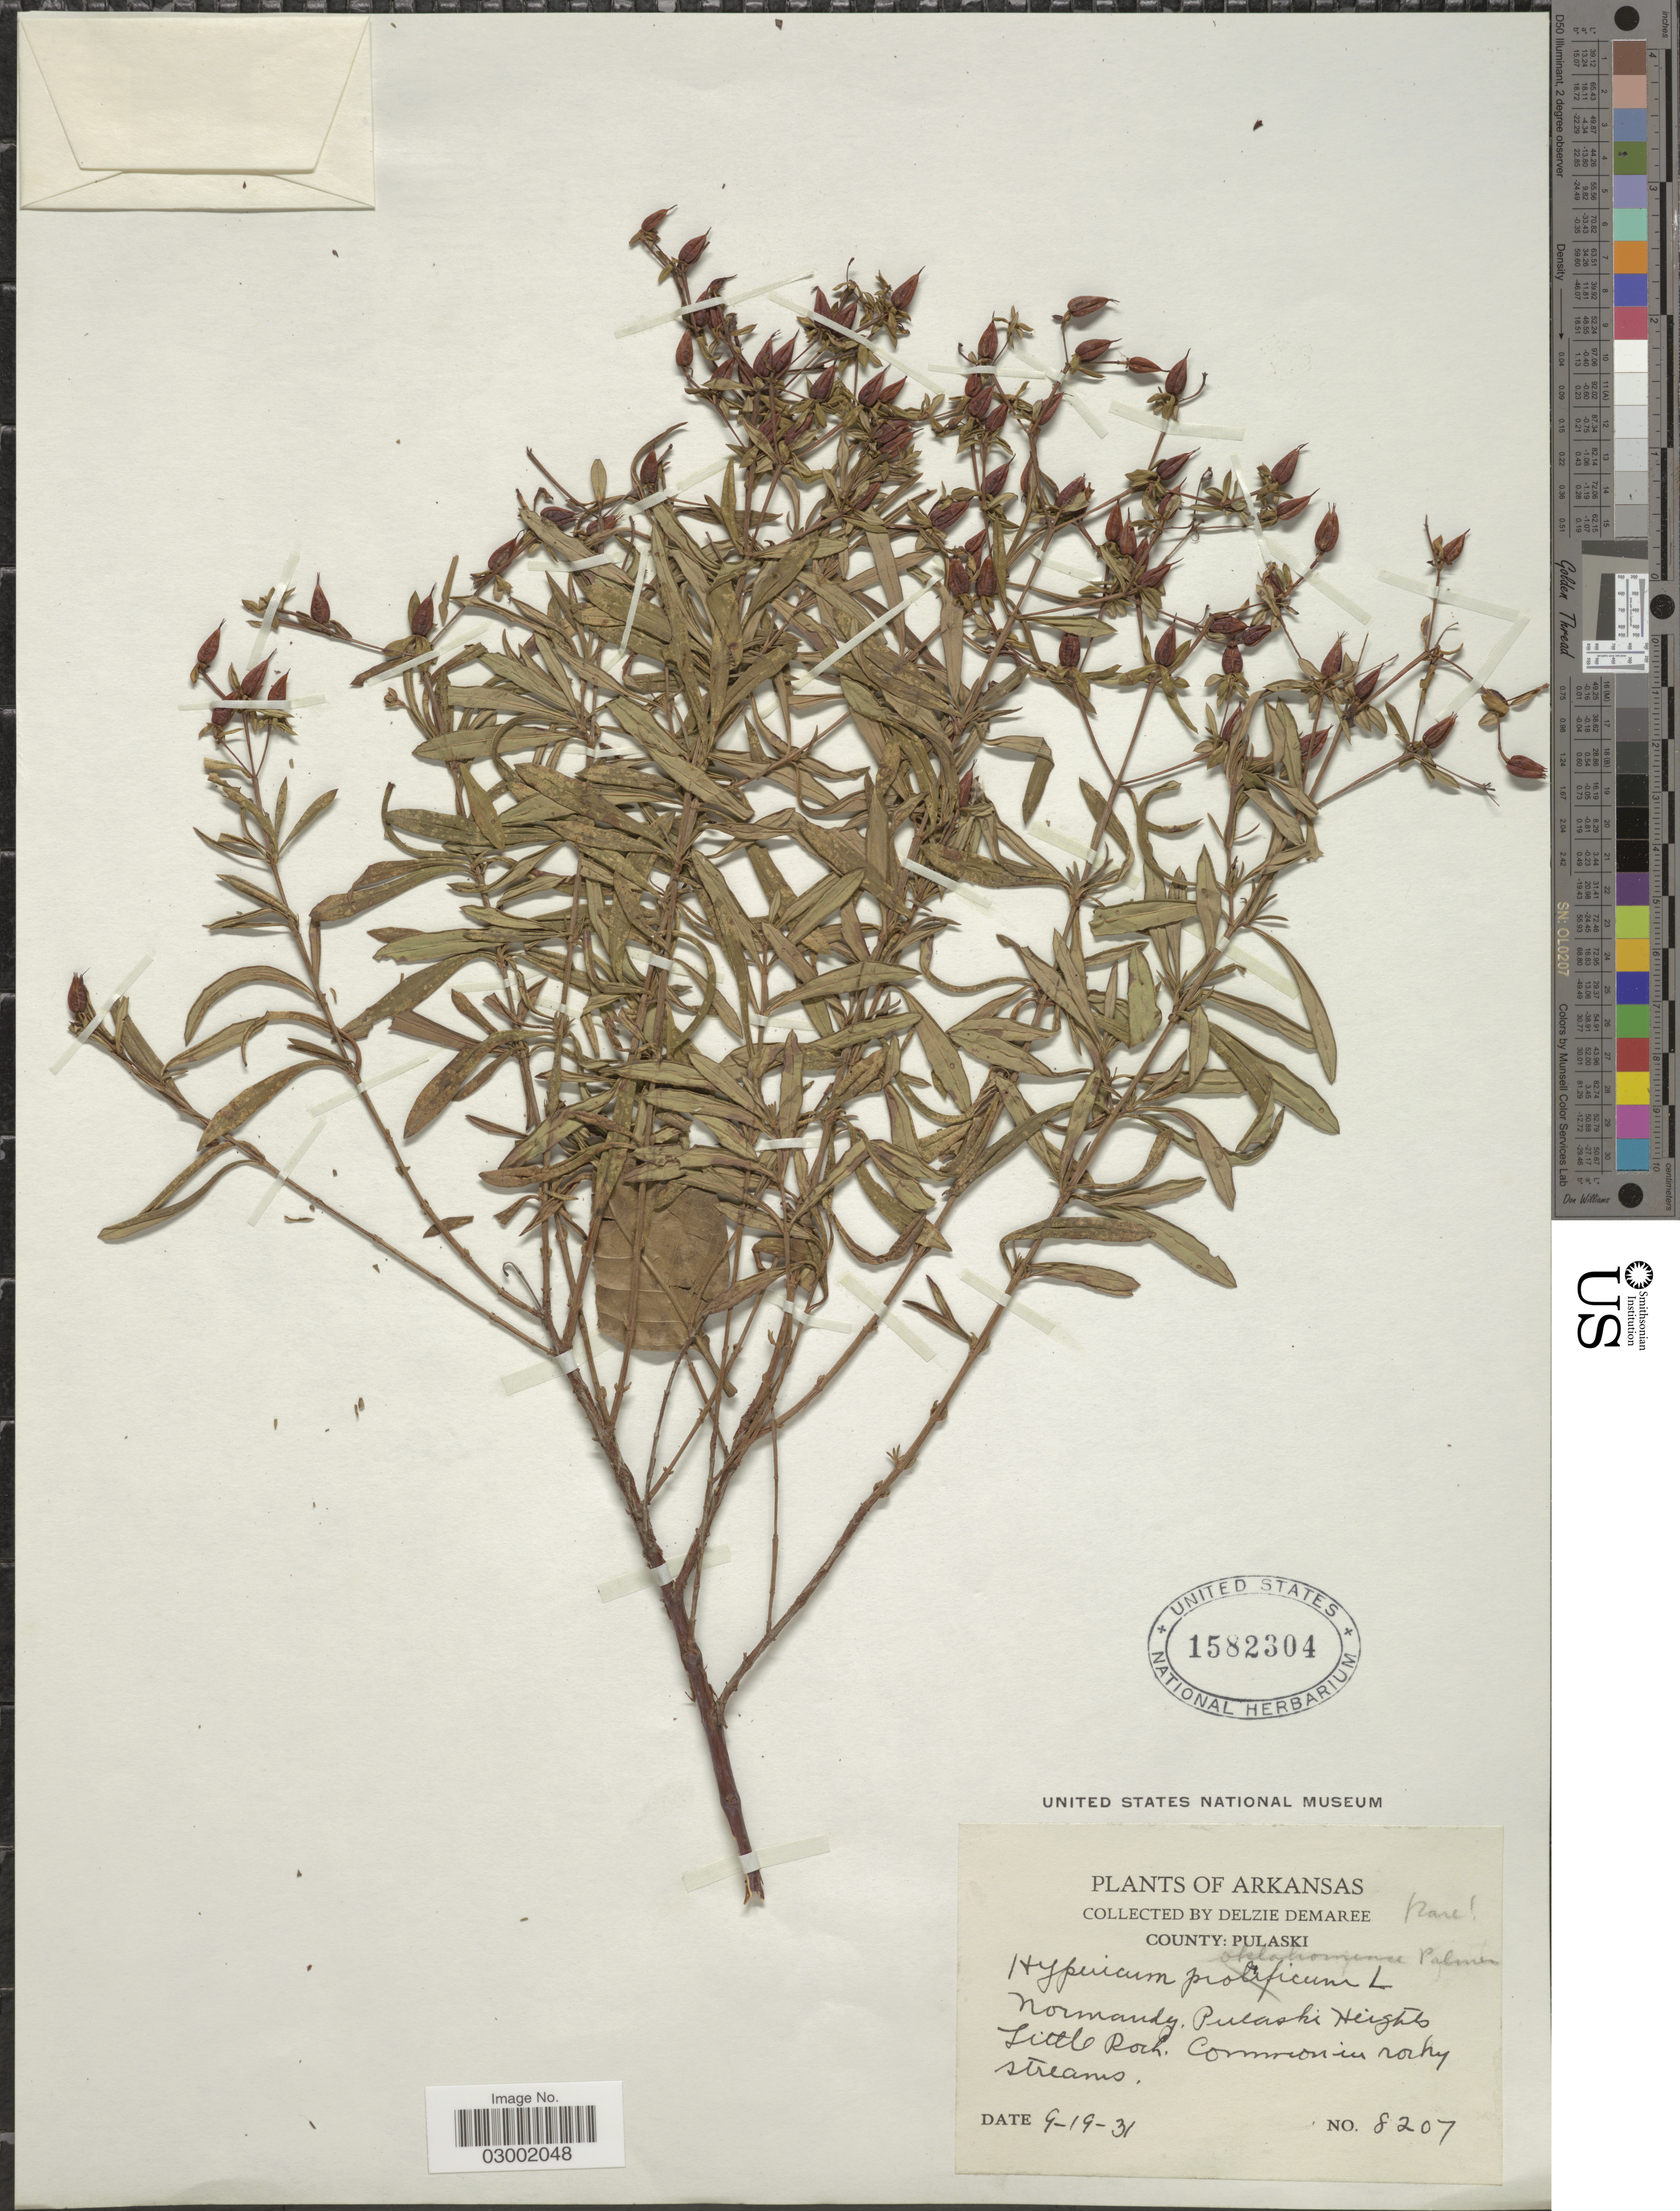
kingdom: Plantae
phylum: Tracheophyta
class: Magnoliopsida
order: Malpighiales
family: Hypericaceae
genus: Hypericum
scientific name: Hypericum oklahomense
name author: E.J. Palmer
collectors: D. Demaree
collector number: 8207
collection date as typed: Transcribed d/m/y: 19/9/31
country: United States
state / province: Arkansas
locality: County: Pulaski. Normandy. Pulaski Heights Little Rock.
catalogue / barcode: US 1582304